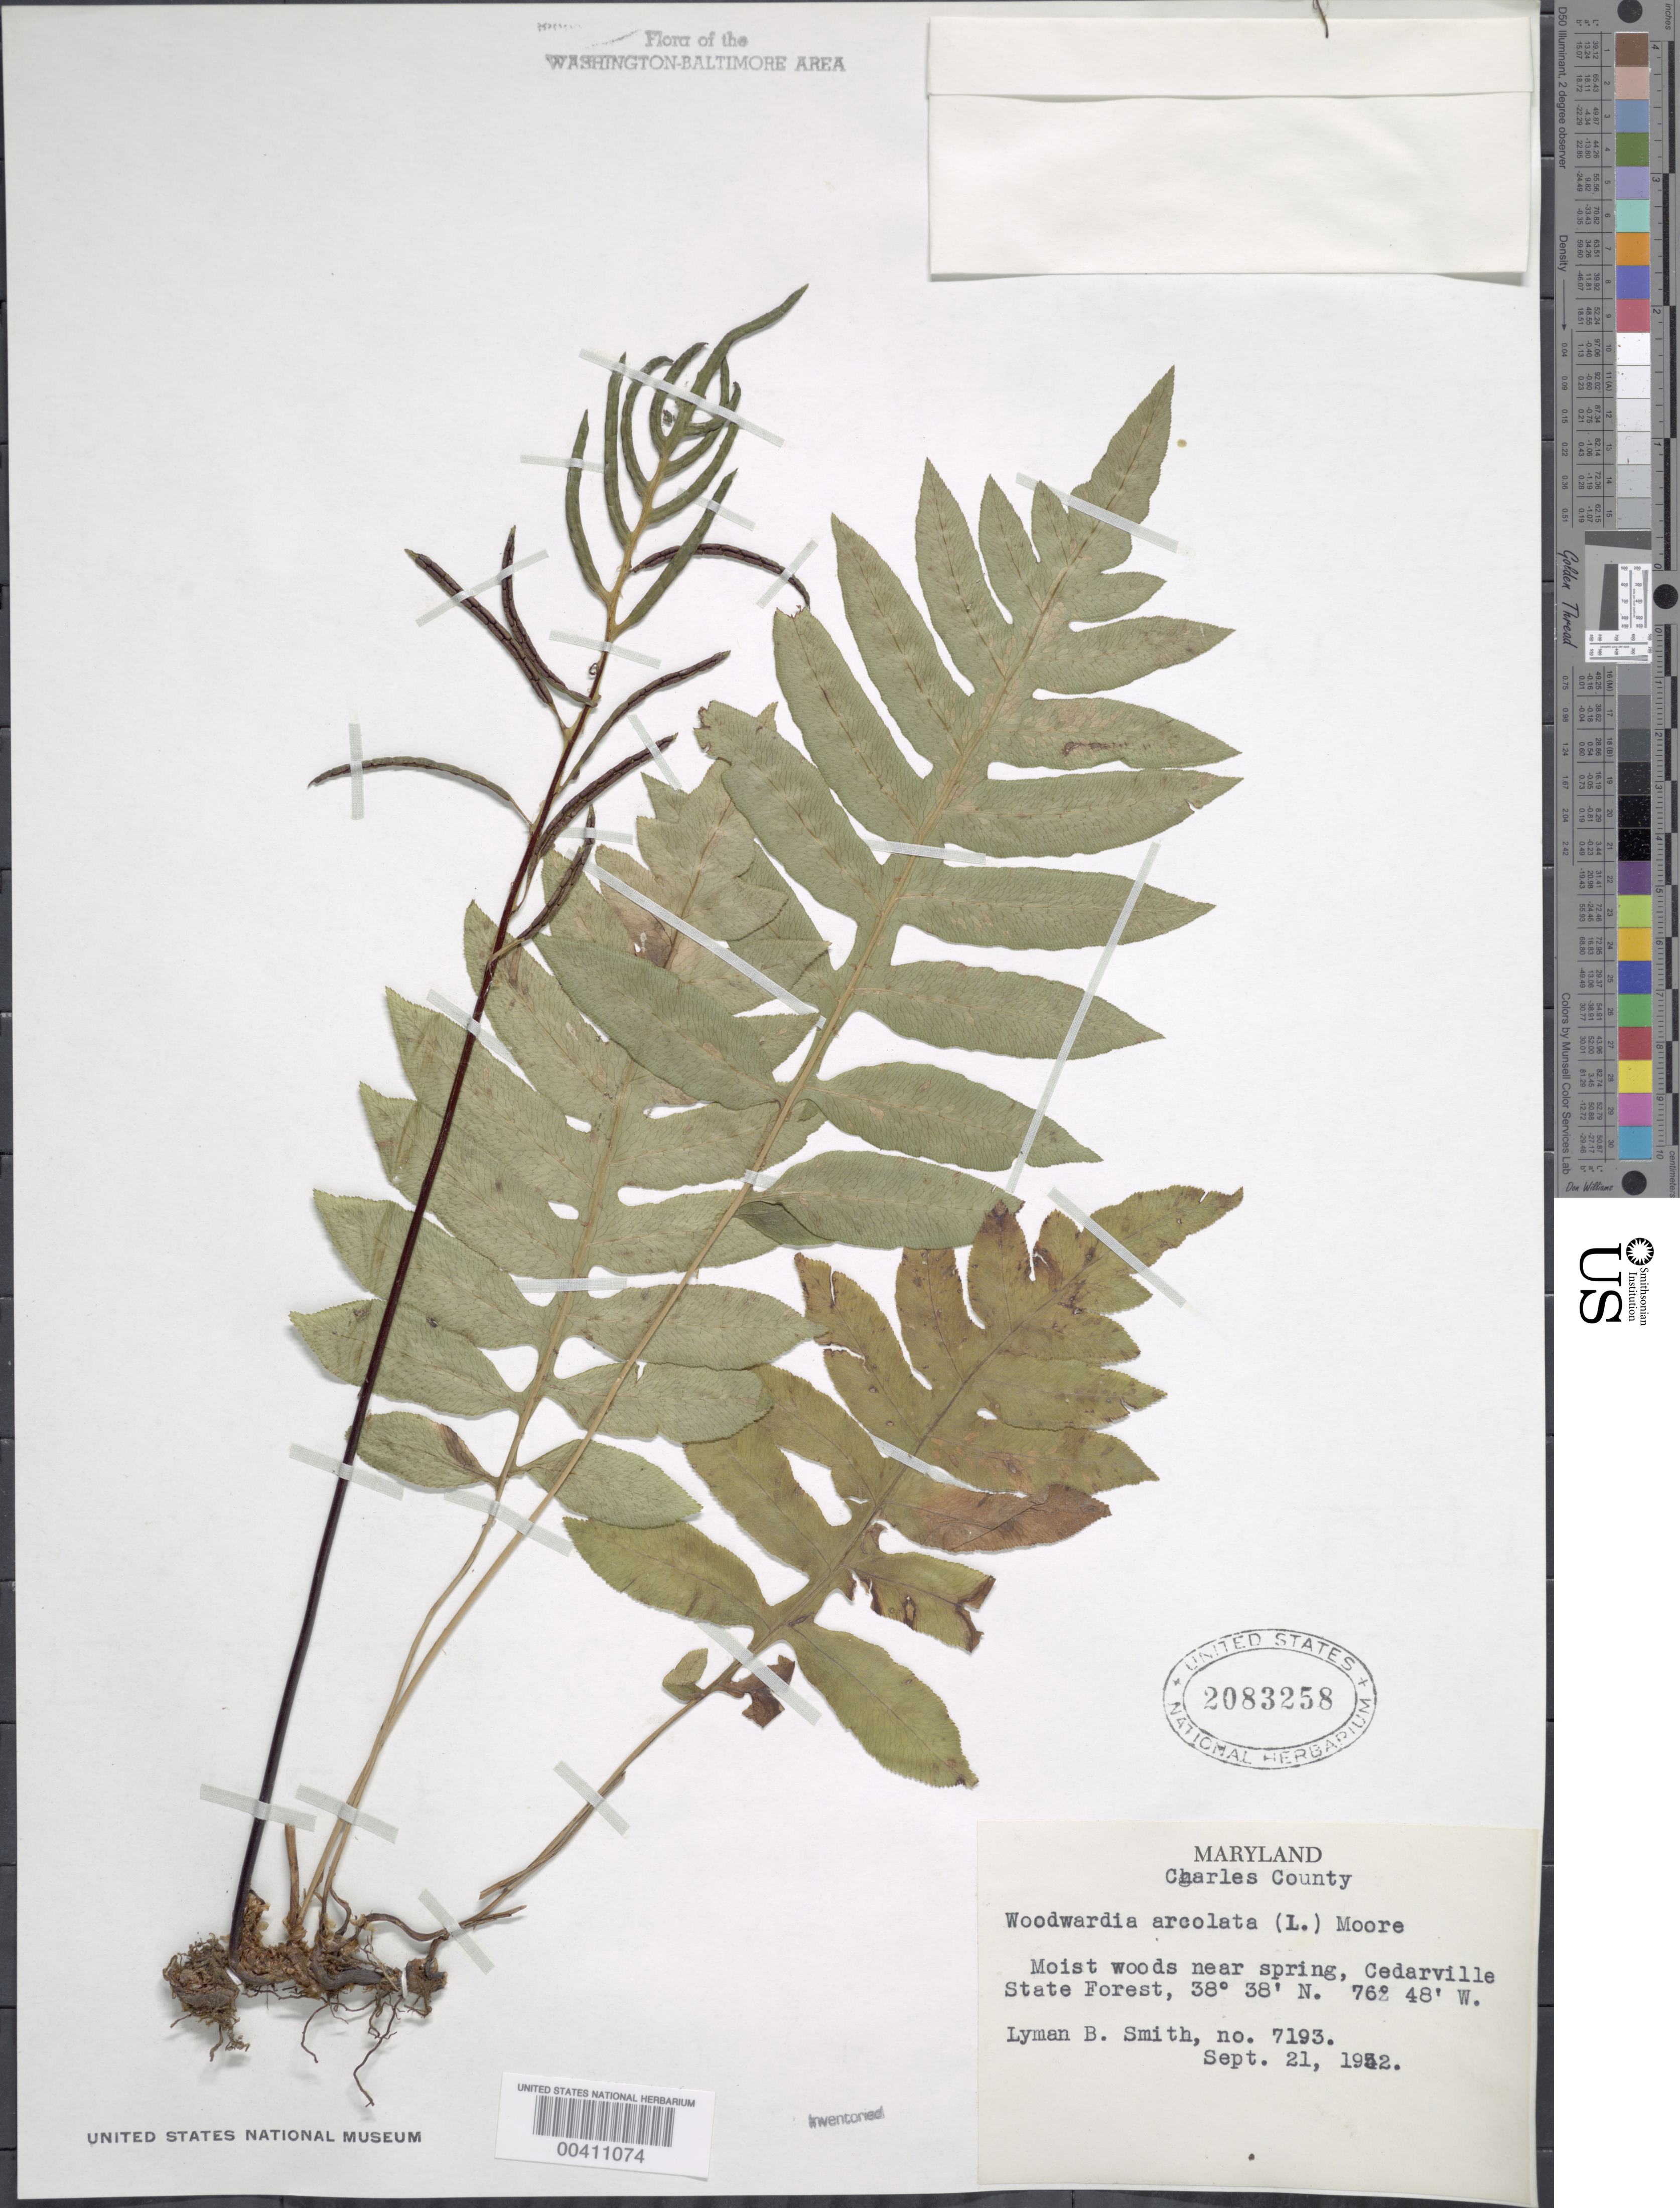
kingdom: Plantae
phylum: Tracheophyta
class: Polypodiopsida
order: Polypodiales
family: Blechnaceae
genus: Woodwardia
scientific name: Woodwardia areolata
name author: (L.) T. Moore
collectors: L. Smith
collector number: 7193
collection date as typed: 21 Sep 1952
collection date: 1952-09-21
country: United States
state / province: Maryland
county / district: Charles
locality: Cedarville State Forest Minutes W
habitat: Moist woods near a spring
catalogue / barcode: US 2083258